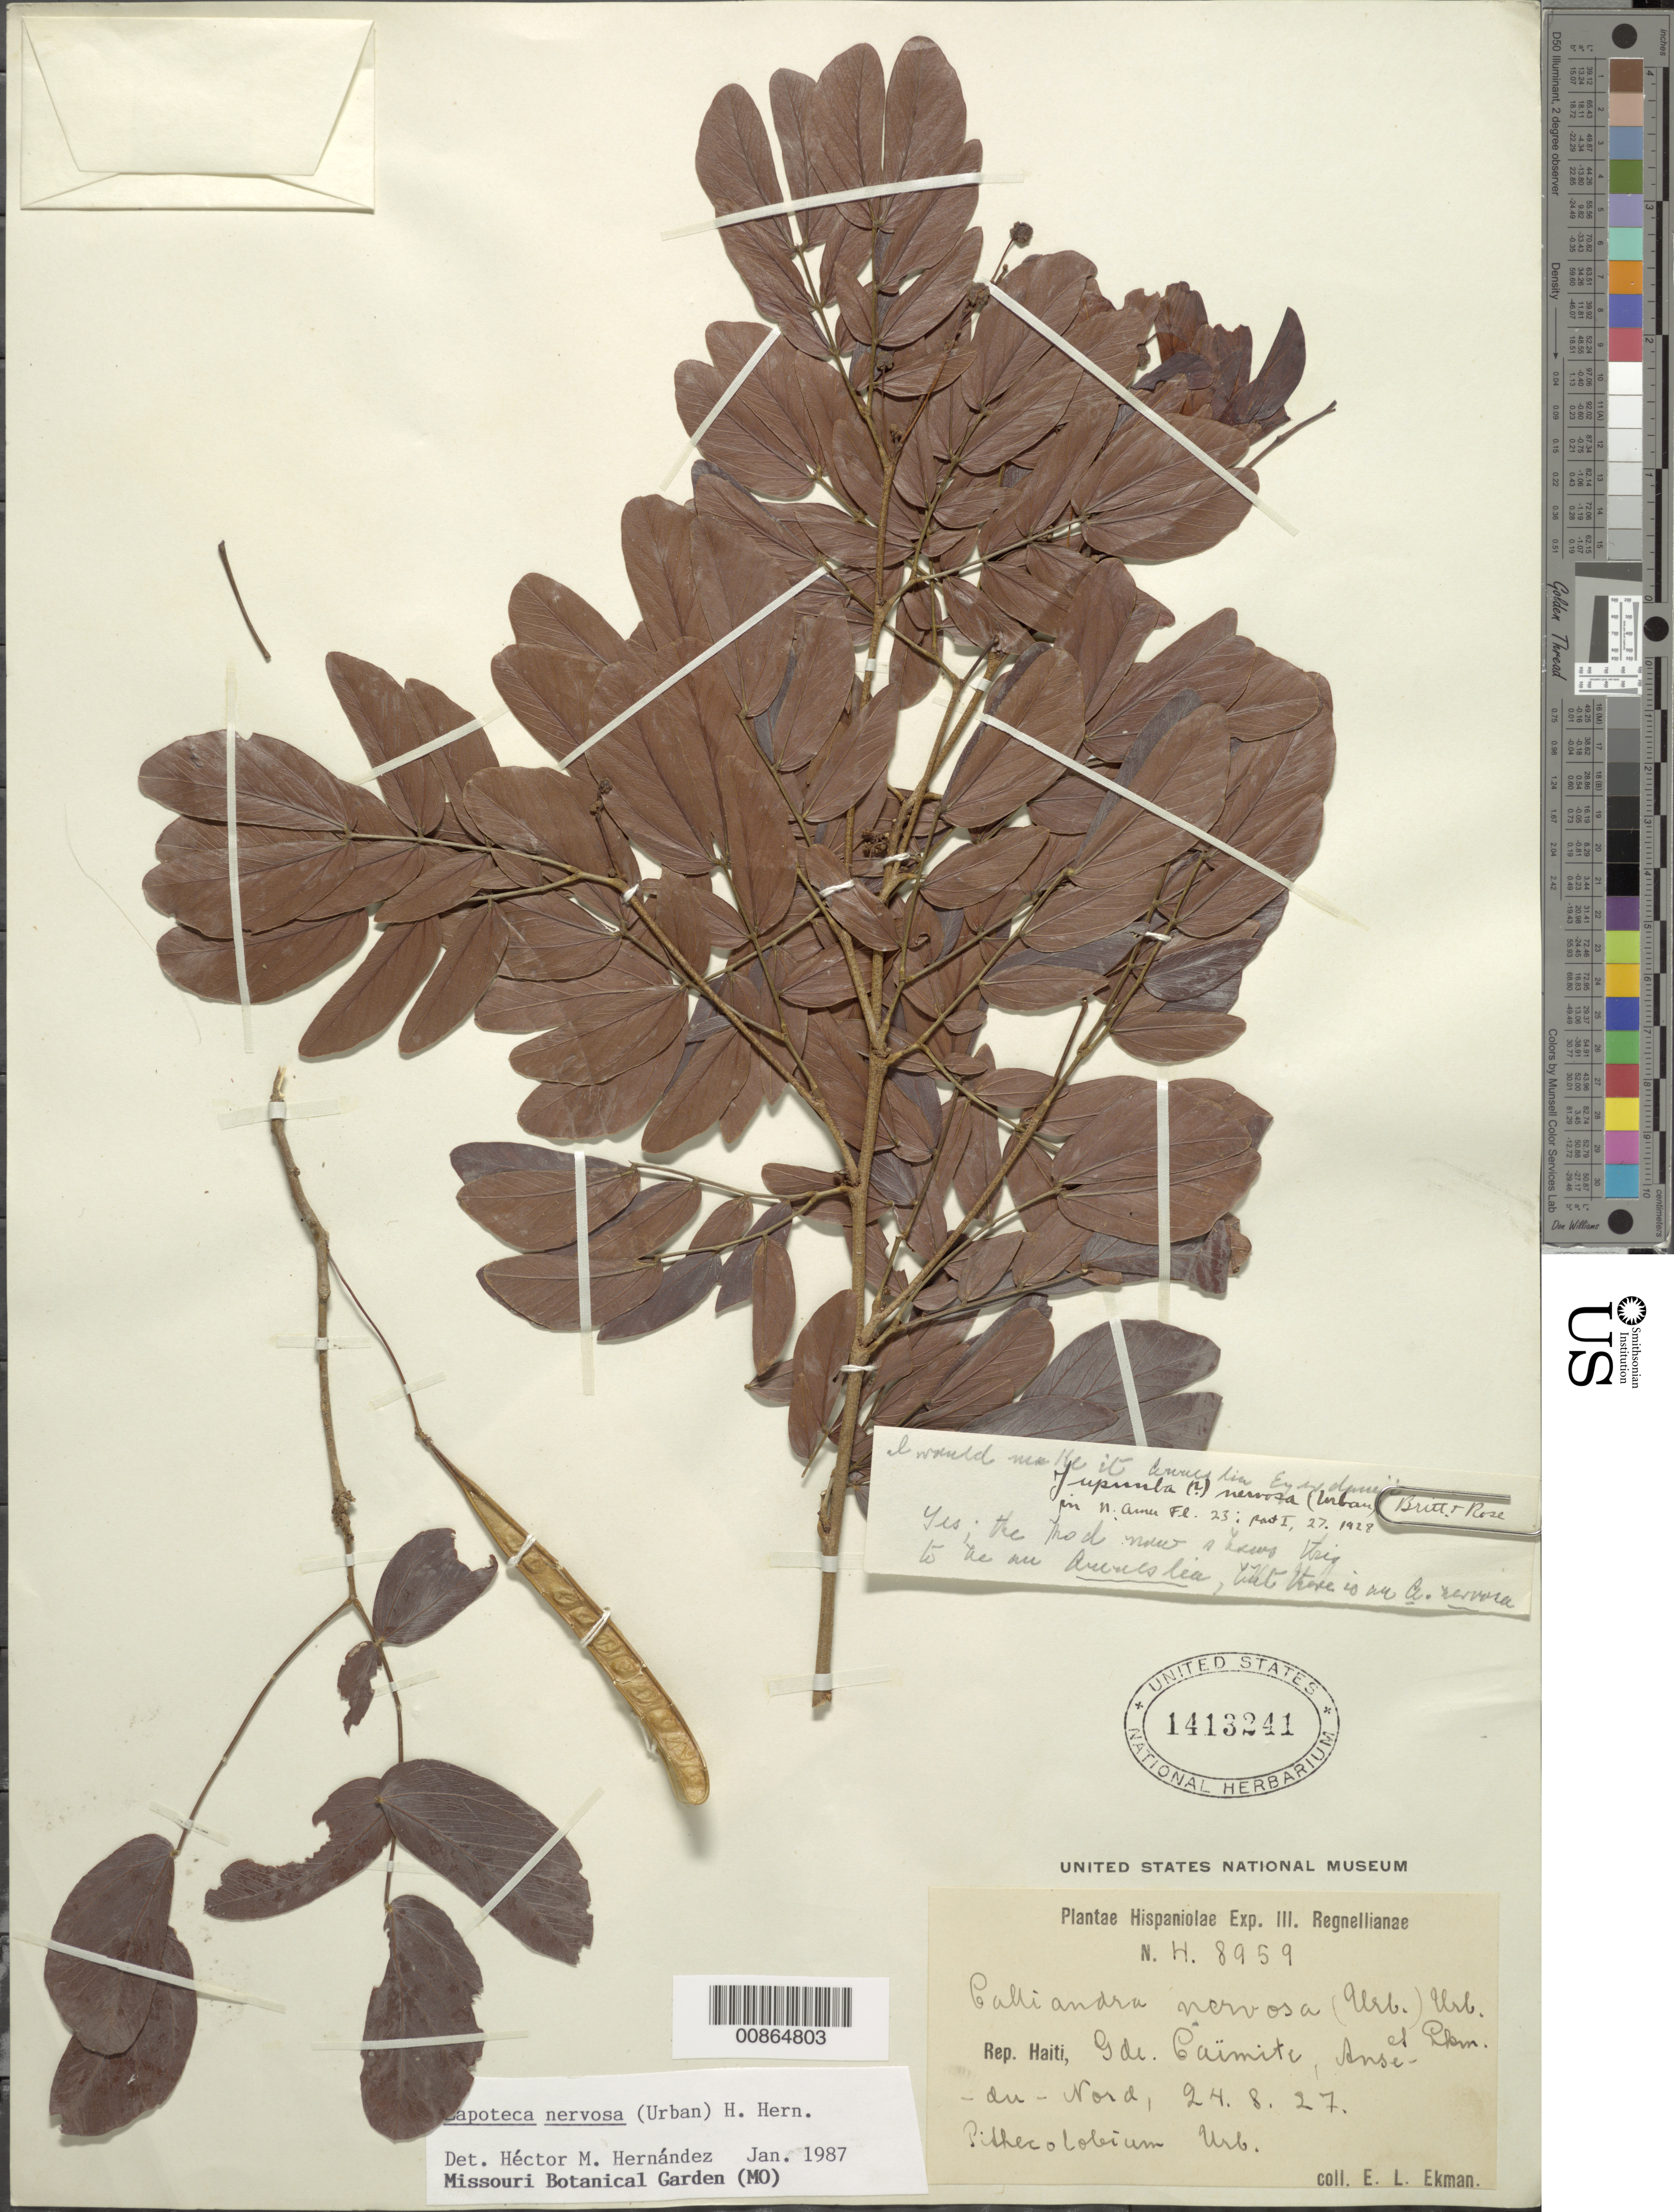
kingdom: Plantae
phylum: Tracheophyta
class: Magnoliopsida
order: Fabales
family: Fabaceae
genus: Zapoteca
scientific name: Zapoteca nervosa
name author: (Urb.) H.M. Hern.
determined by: Hernandez, H. M., (MO), Missouri Botanical Garden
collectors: E. L. Ekman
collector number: H 8959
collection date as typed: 24 Aug 1927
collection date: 1927-08-24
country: Haiti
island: Hispaniola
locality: Gde. Caïmite, Anse-du-Nord.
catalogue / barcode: US 1413241